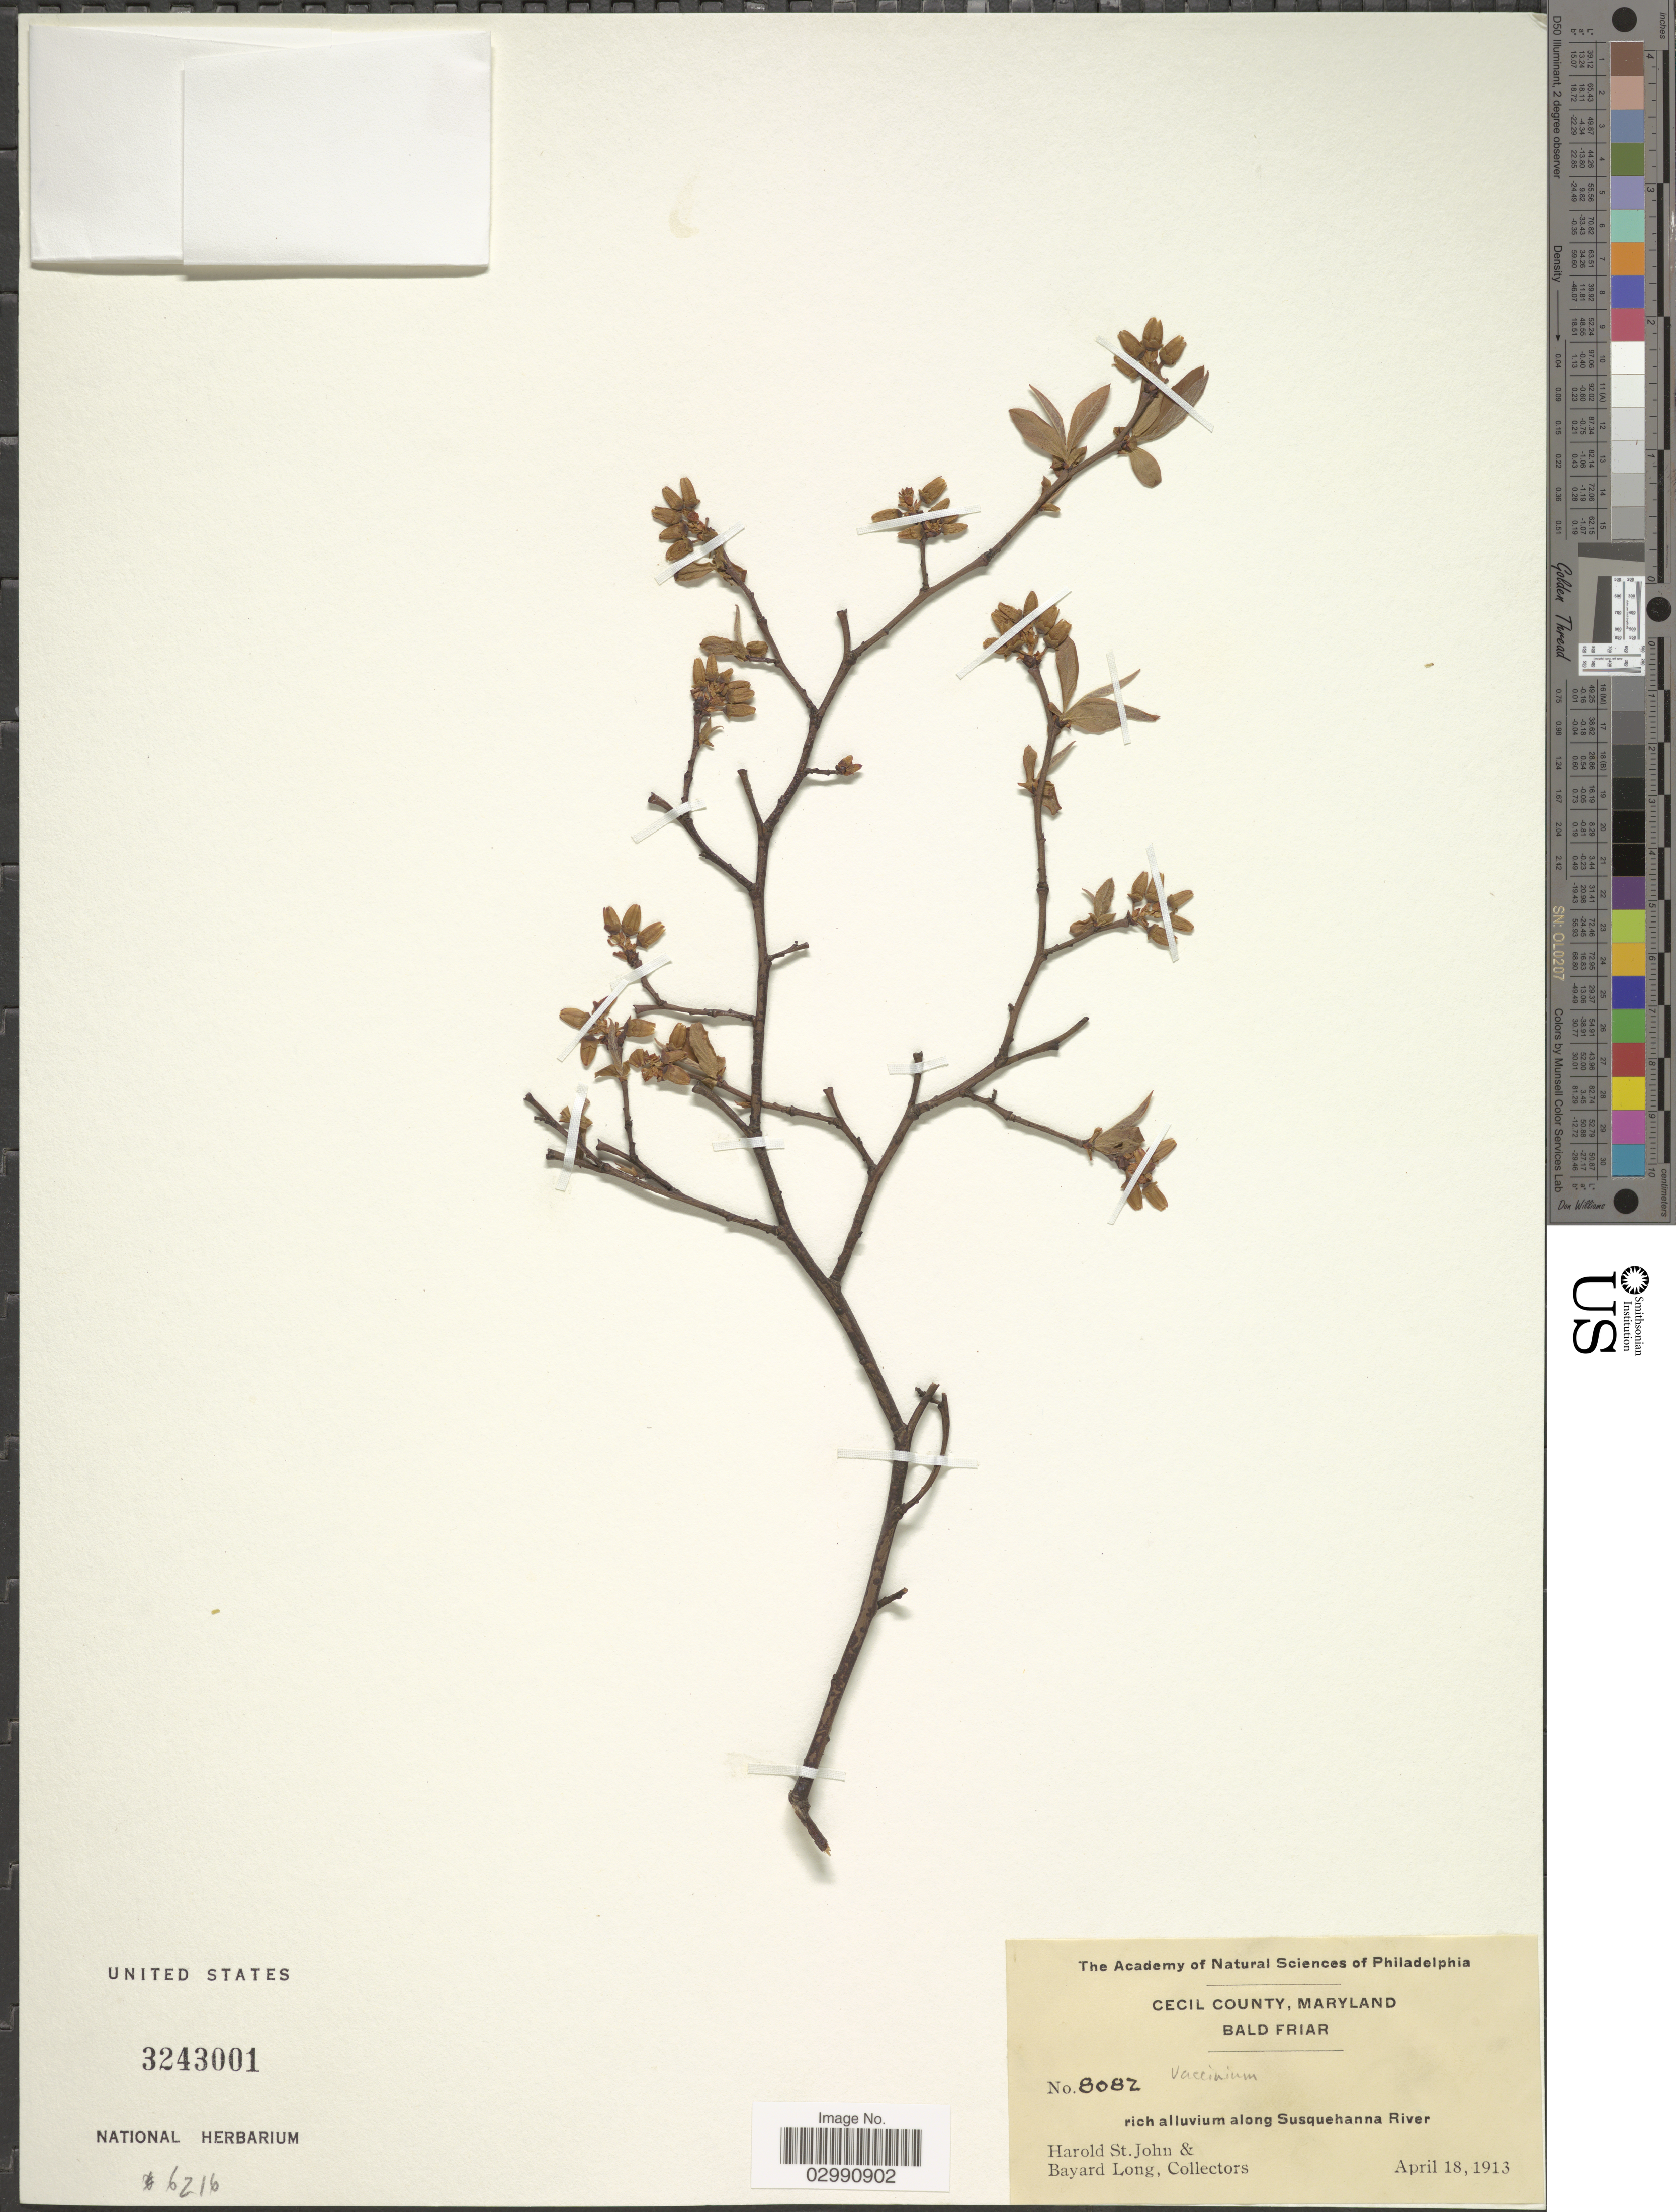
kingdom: Plantae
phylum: Tracheophyta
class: Magnoliopsida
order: Ericales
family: Ericaceae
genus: Vaccinium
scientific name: Vaccinium sp.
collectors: H. St. John & B. Long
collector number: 8082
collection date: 1913-04-18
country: United States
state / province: Maryland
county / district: Cecil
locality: Cecil County. Bald Friar. Rich alluvium along Susquehanna River.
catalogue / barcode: US 3243001